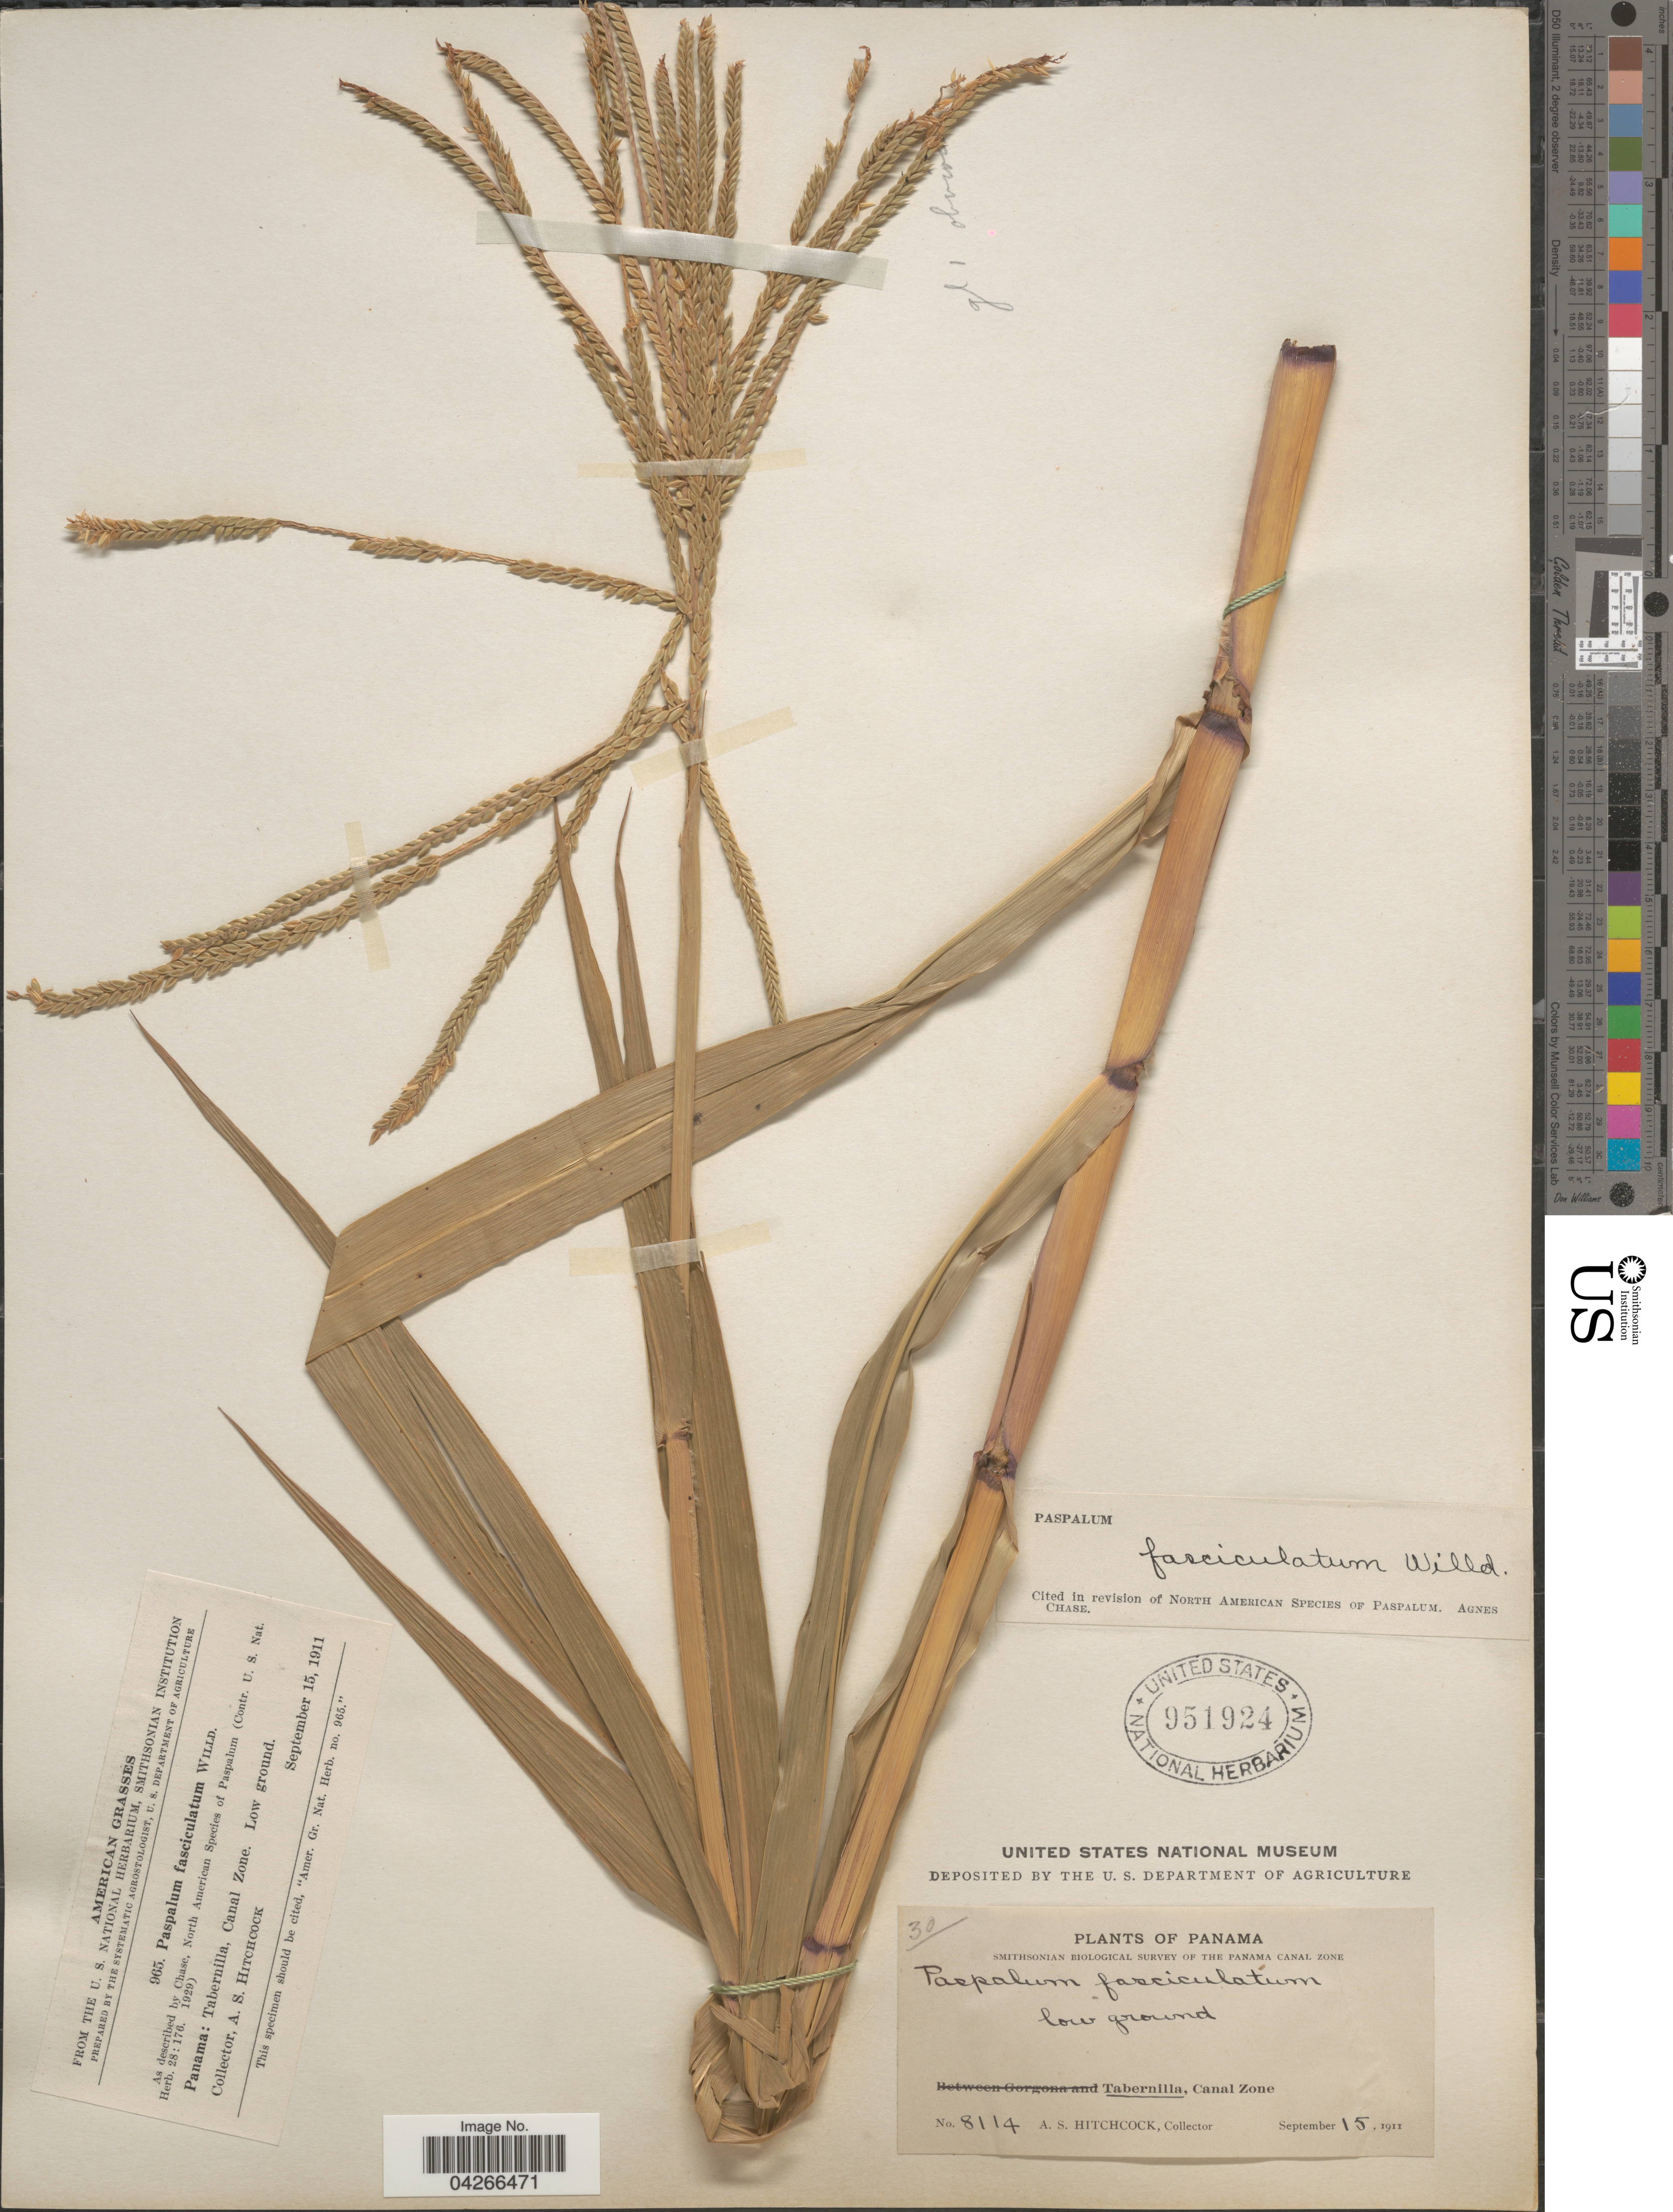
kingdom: Plantae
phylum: Tracheophyta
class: Liliopsida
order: Poales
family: Poaceae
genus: Paspalum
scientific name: Paspalum fasciculatum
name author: Willd. ex Flüggé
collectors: A. S. Hitchcock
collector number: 8114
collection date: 1911-09-15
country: Panama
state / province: Colón / Panamá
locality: Smithsonian Biological Survey of the Panama Canal Zone. Tabernilla, Canal Zone.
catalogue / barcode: US 951924